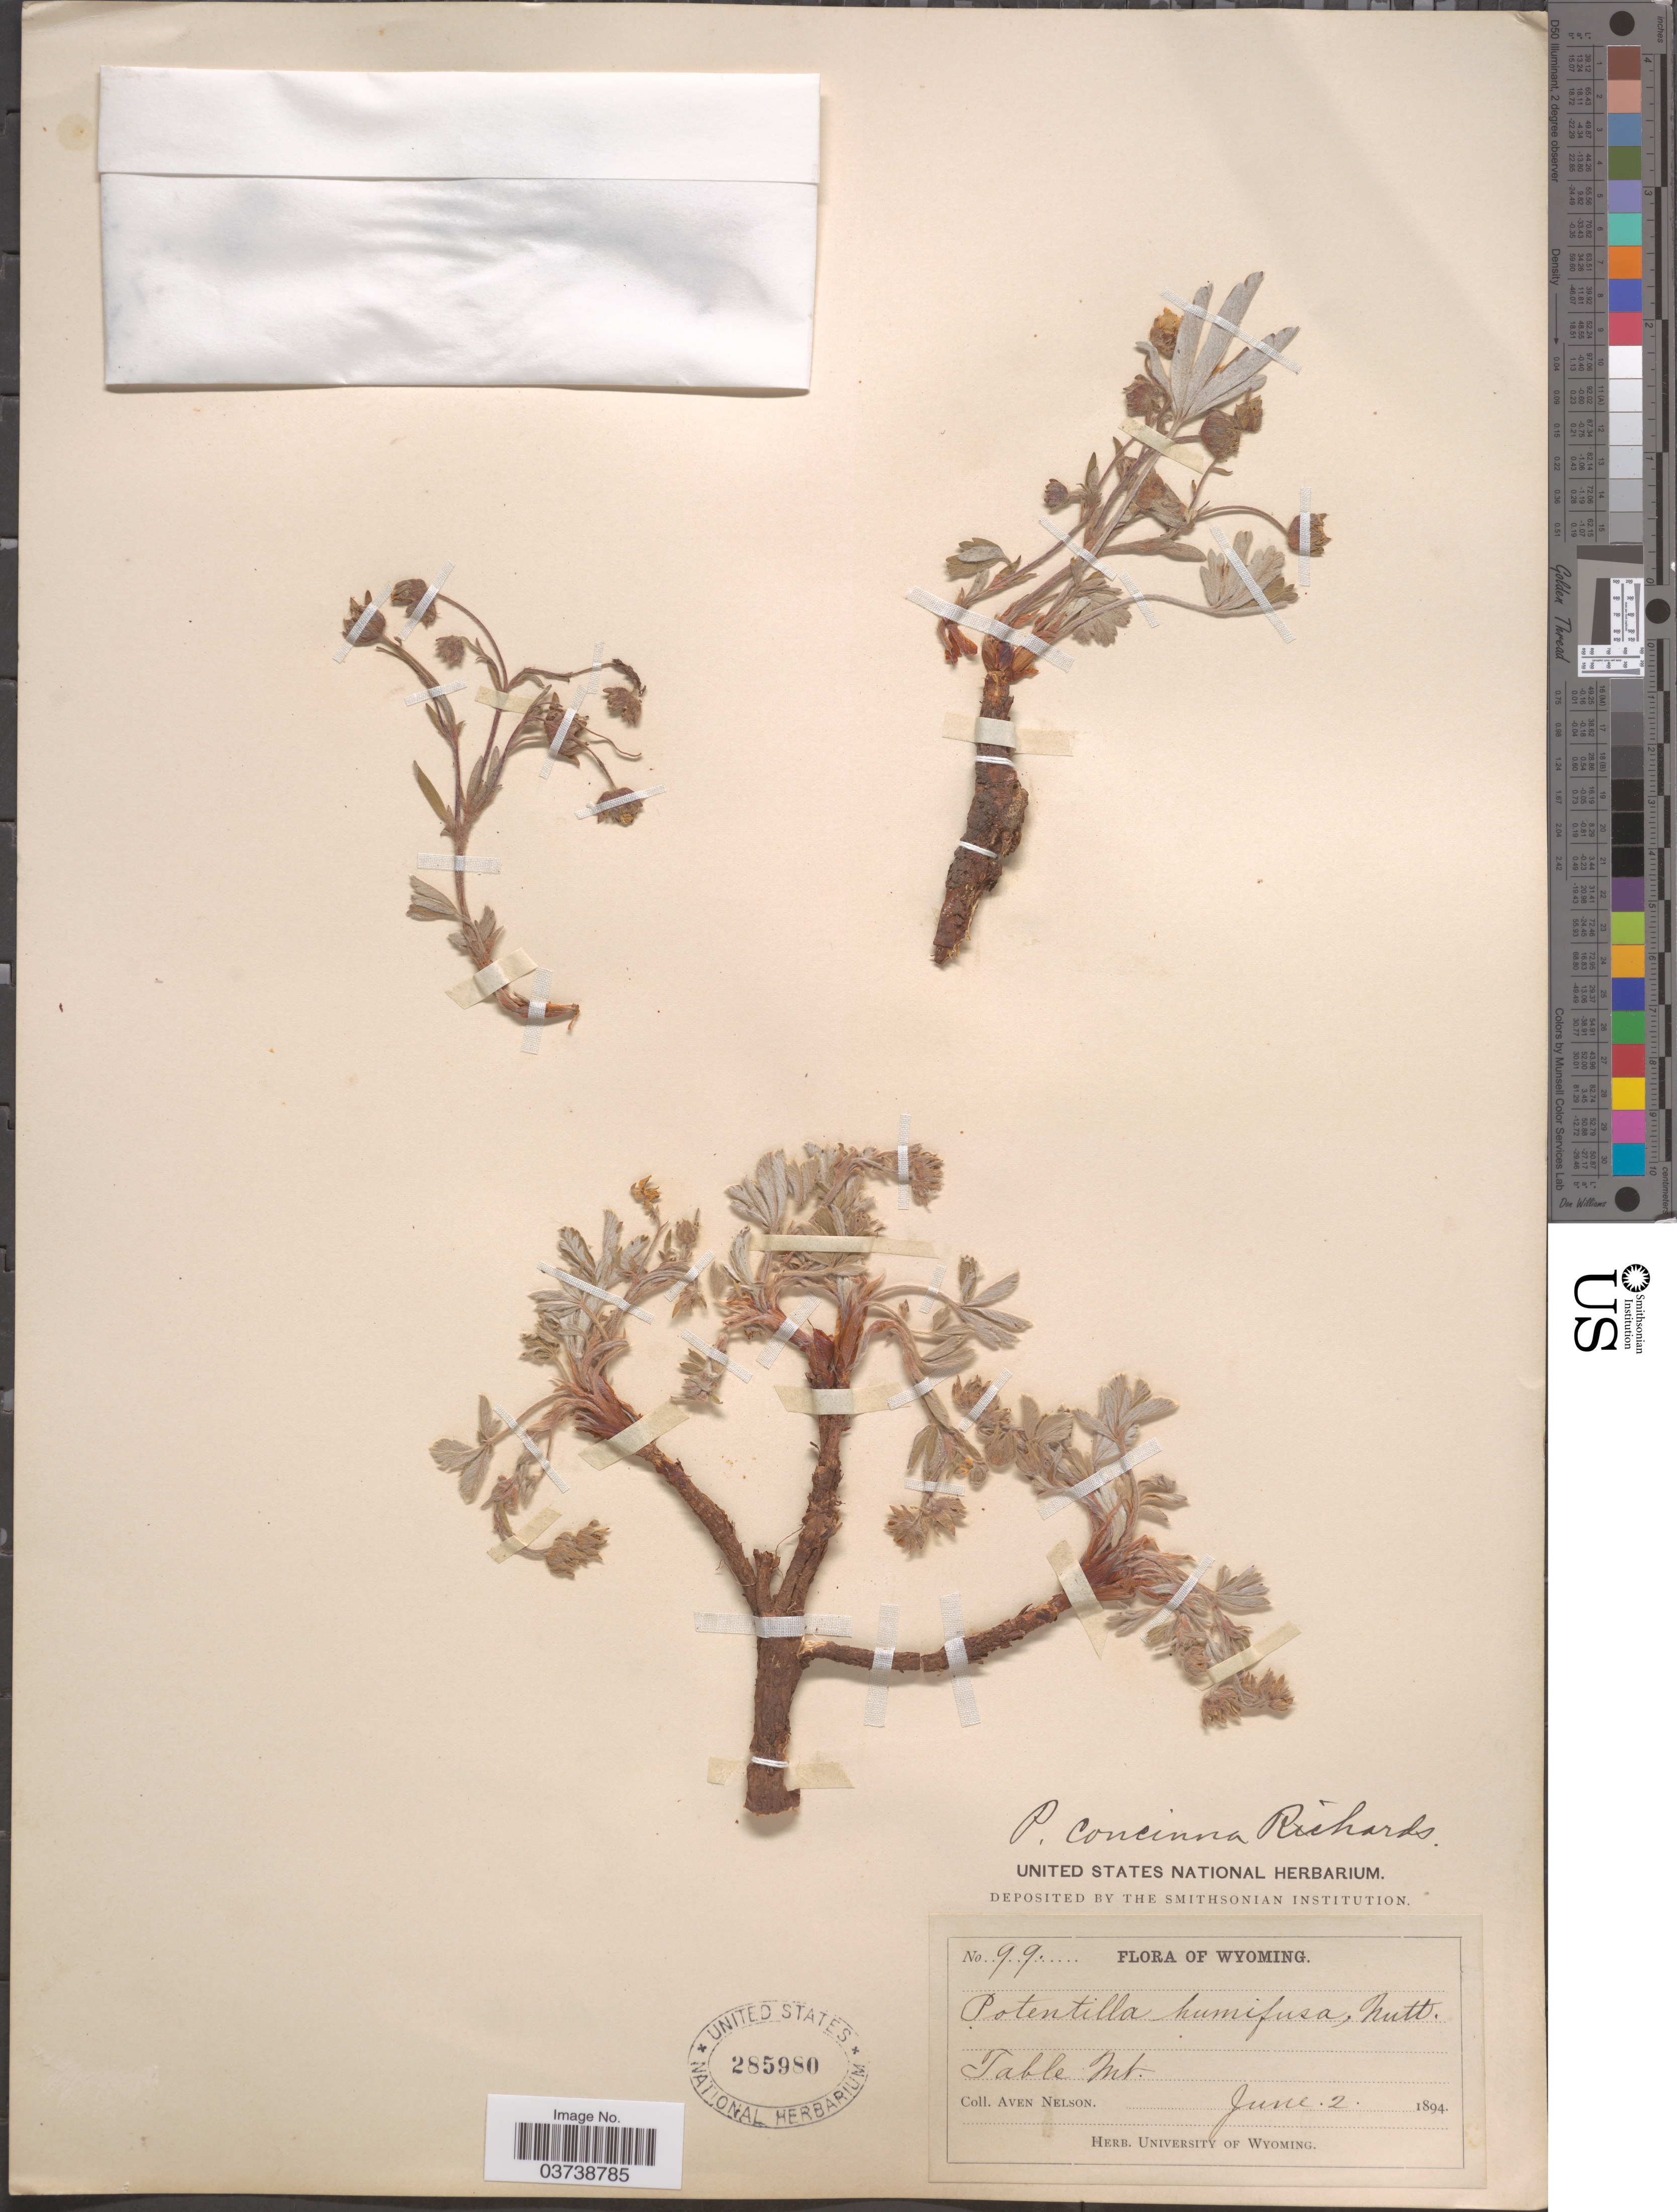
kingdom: Plantae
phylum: Tracheophyta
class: Magnoliopsida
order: Rosales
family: Rosaceae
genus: Potentilla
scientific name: Potentilla concinna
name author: Richardson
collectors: A. Nelson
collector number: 99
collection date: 1894-06-02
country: United States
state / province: Wyoming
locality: Table Mt.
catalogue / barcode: US 285980